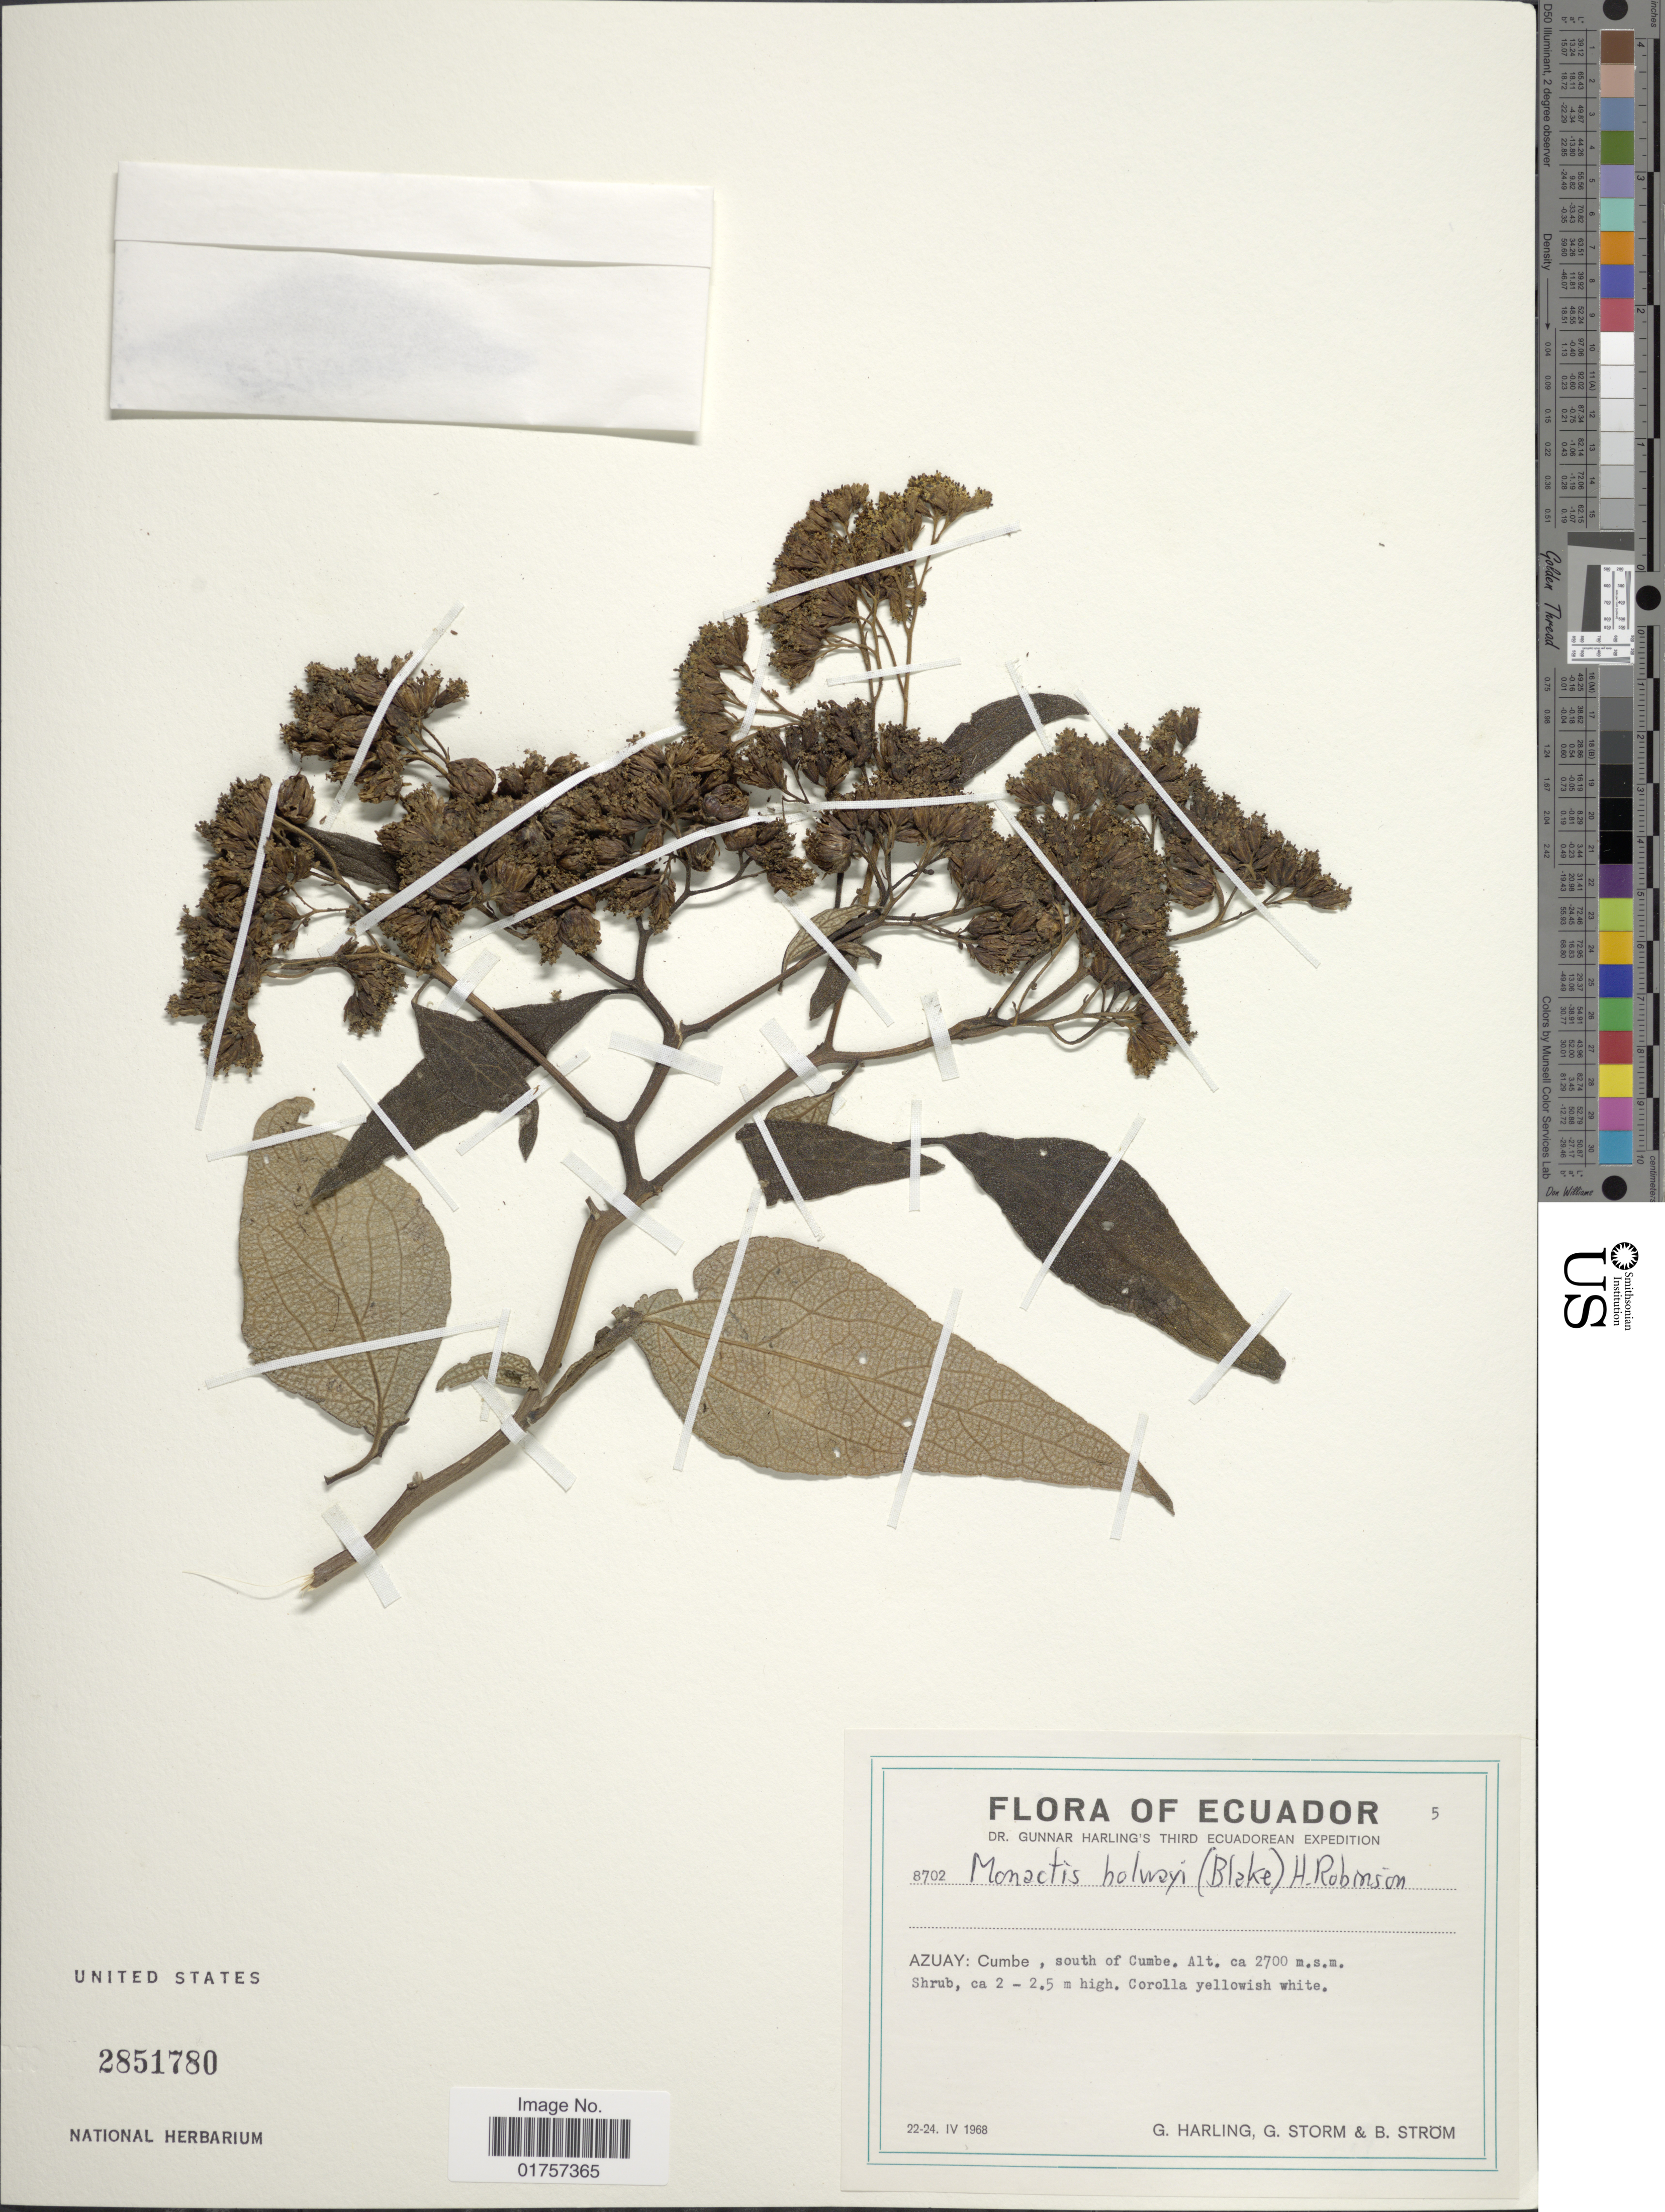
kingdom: Plantae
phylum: Tracheophyta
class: Magnoliopsida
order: Asterales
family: Asteraceae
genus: Monactis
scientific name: Monactis holwayae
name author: (S.F. Blake) H. Rob.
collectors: G. Harling, G. Storm & B. Ström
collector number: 8702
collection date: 1968-04-22/1968-04-24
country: Ecuador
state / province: Azuay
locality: Cumbe, south of Cumbe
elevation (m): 2700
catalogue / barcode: US 2851780